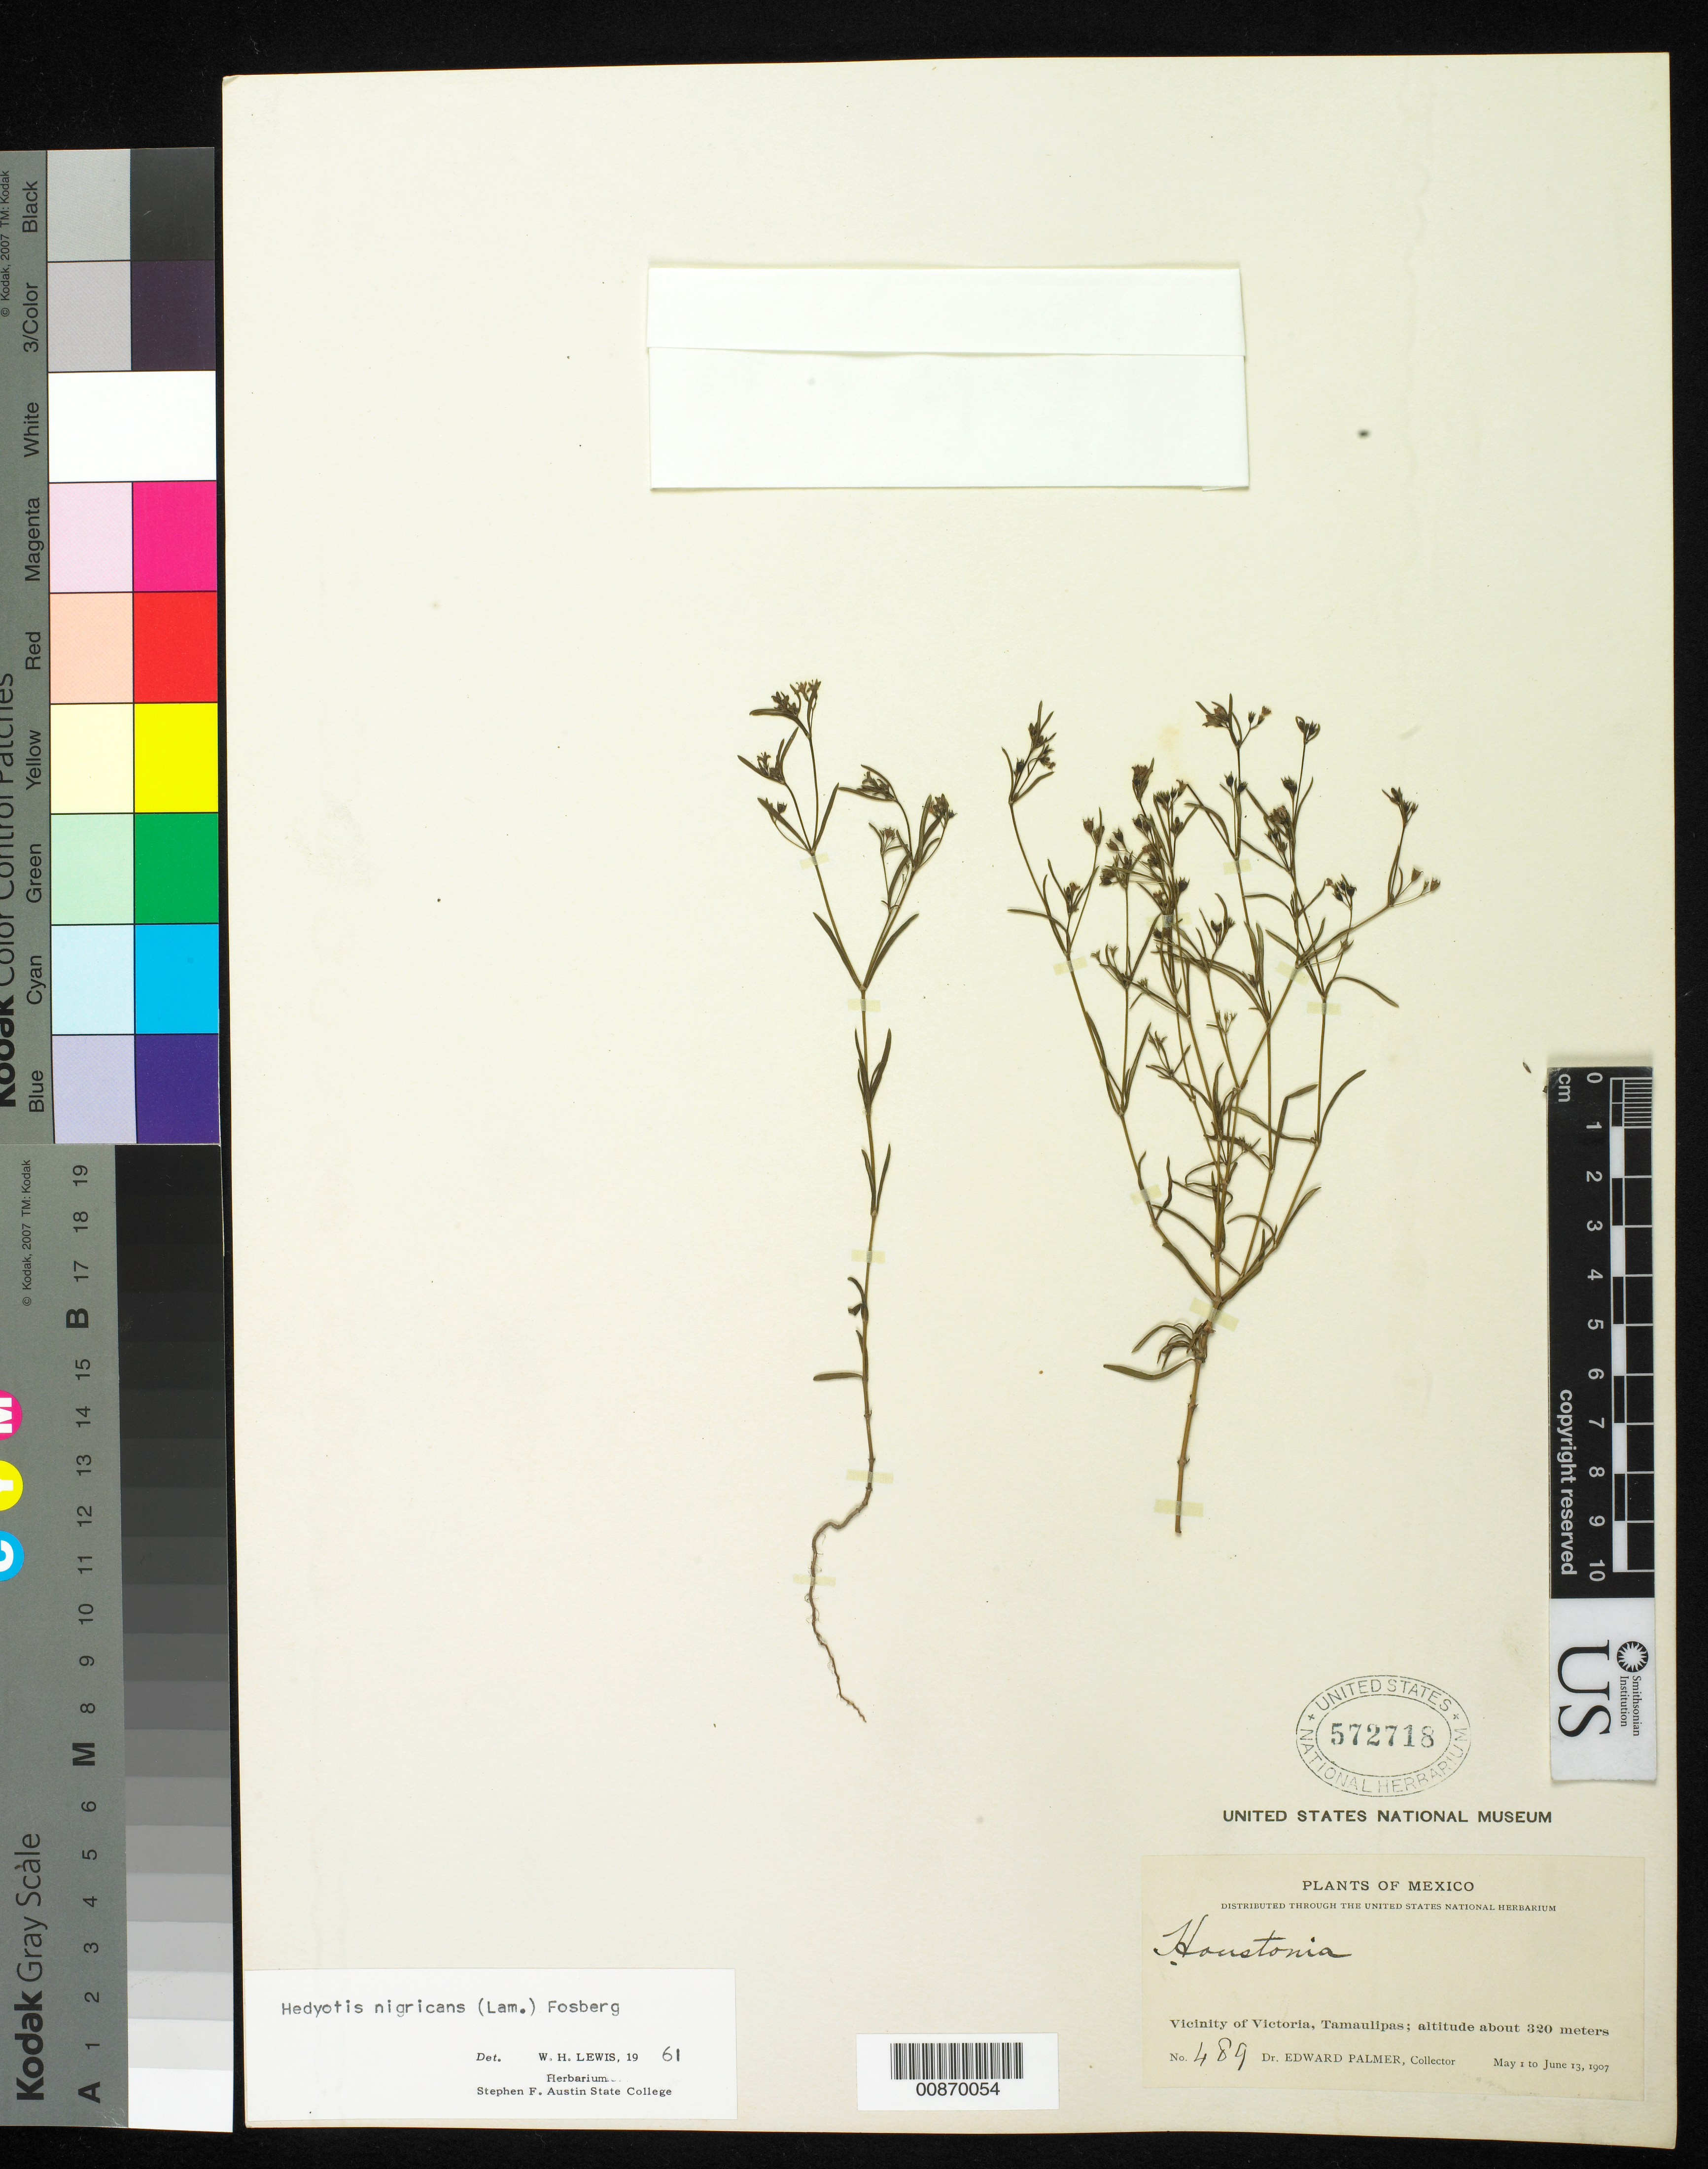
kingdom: Plantae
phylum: Tracheophyta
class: Magnoliopsida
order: Gentianales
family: Rubiaceae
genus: Hedyotis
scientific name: Hedyotis nigricans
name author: (Lam.) Fosberg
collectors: E. Palmer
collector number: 489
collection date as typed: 01 May 1907 to 13 Jun 1907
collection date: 1907-05-01/1907-06-13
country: Mexico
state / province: Tamaulipas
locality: Vicinity of Victoria.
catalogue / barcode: US 572718